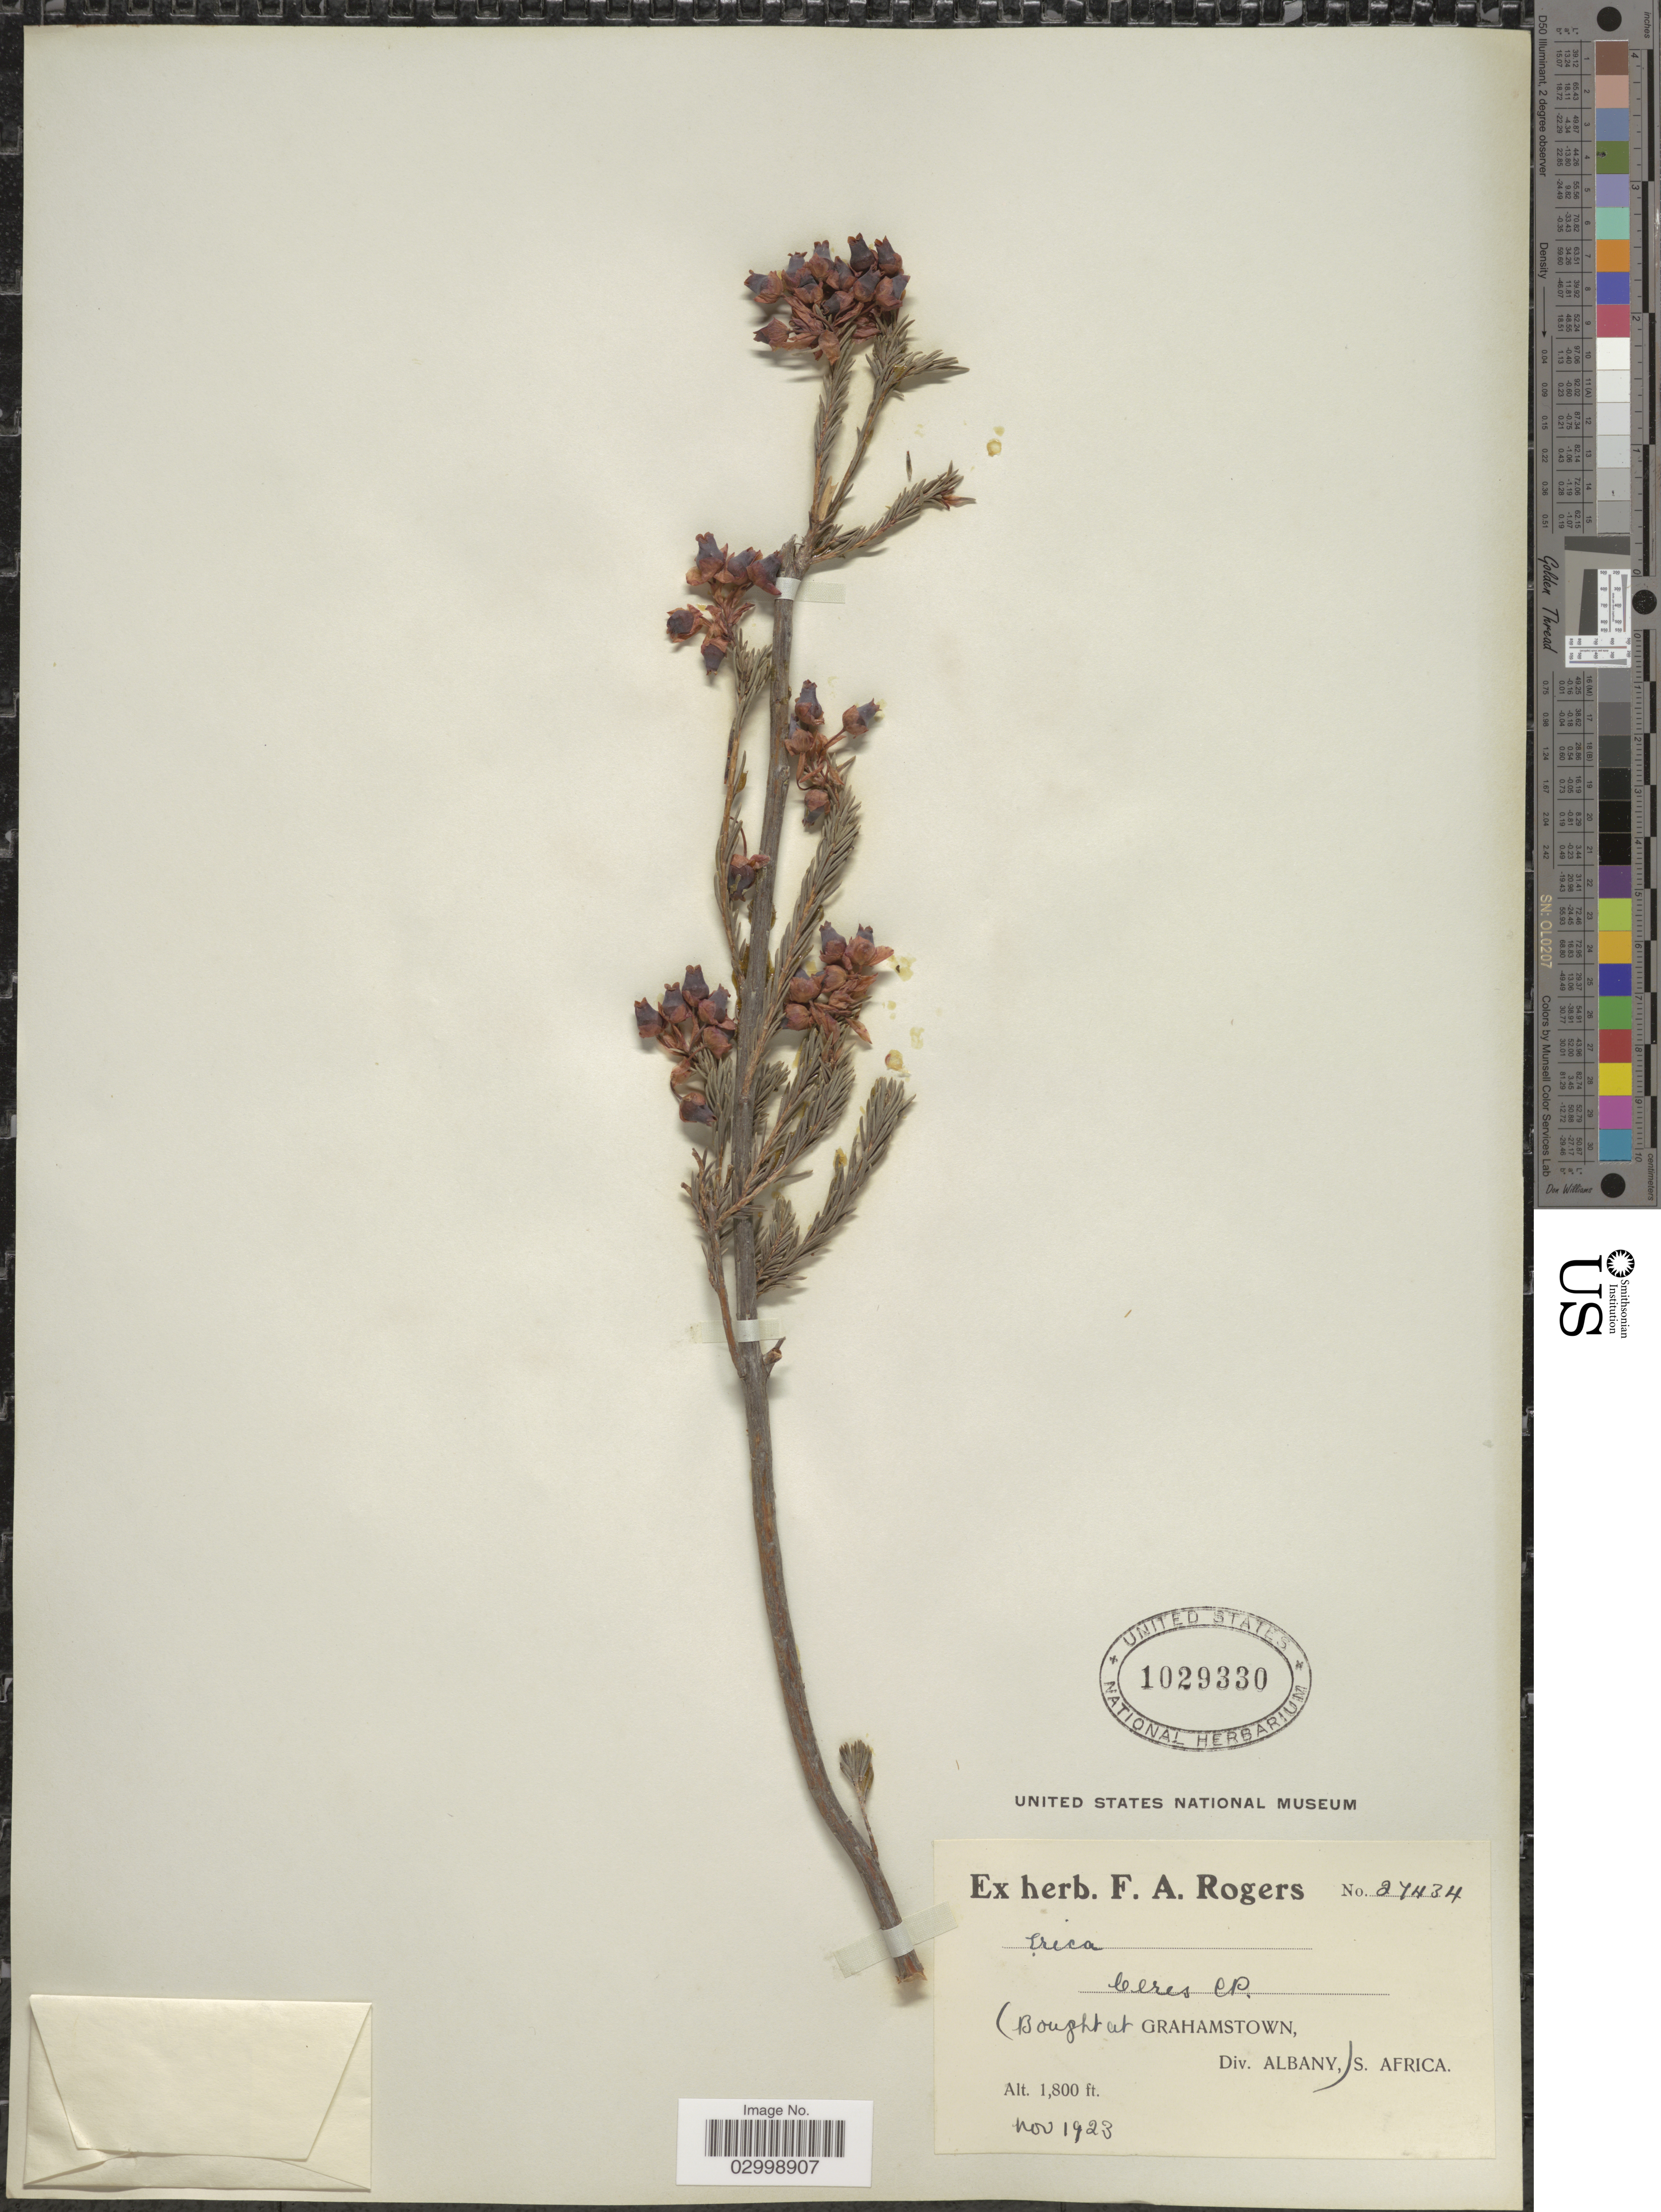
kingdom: Plantae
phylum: Tracheophyta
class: Magnoliopsida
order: Ericales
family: Ericaceae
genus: Erica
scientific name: Erica sp.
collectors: ex herb. F. A. Rogers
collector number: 27434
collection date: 1923-11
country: South Africa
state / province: Western Cape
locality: Ceres CP. (Bought at Grahamstown, Div. Albany,) S. Africa.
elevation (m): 549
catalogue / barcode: US 1029330